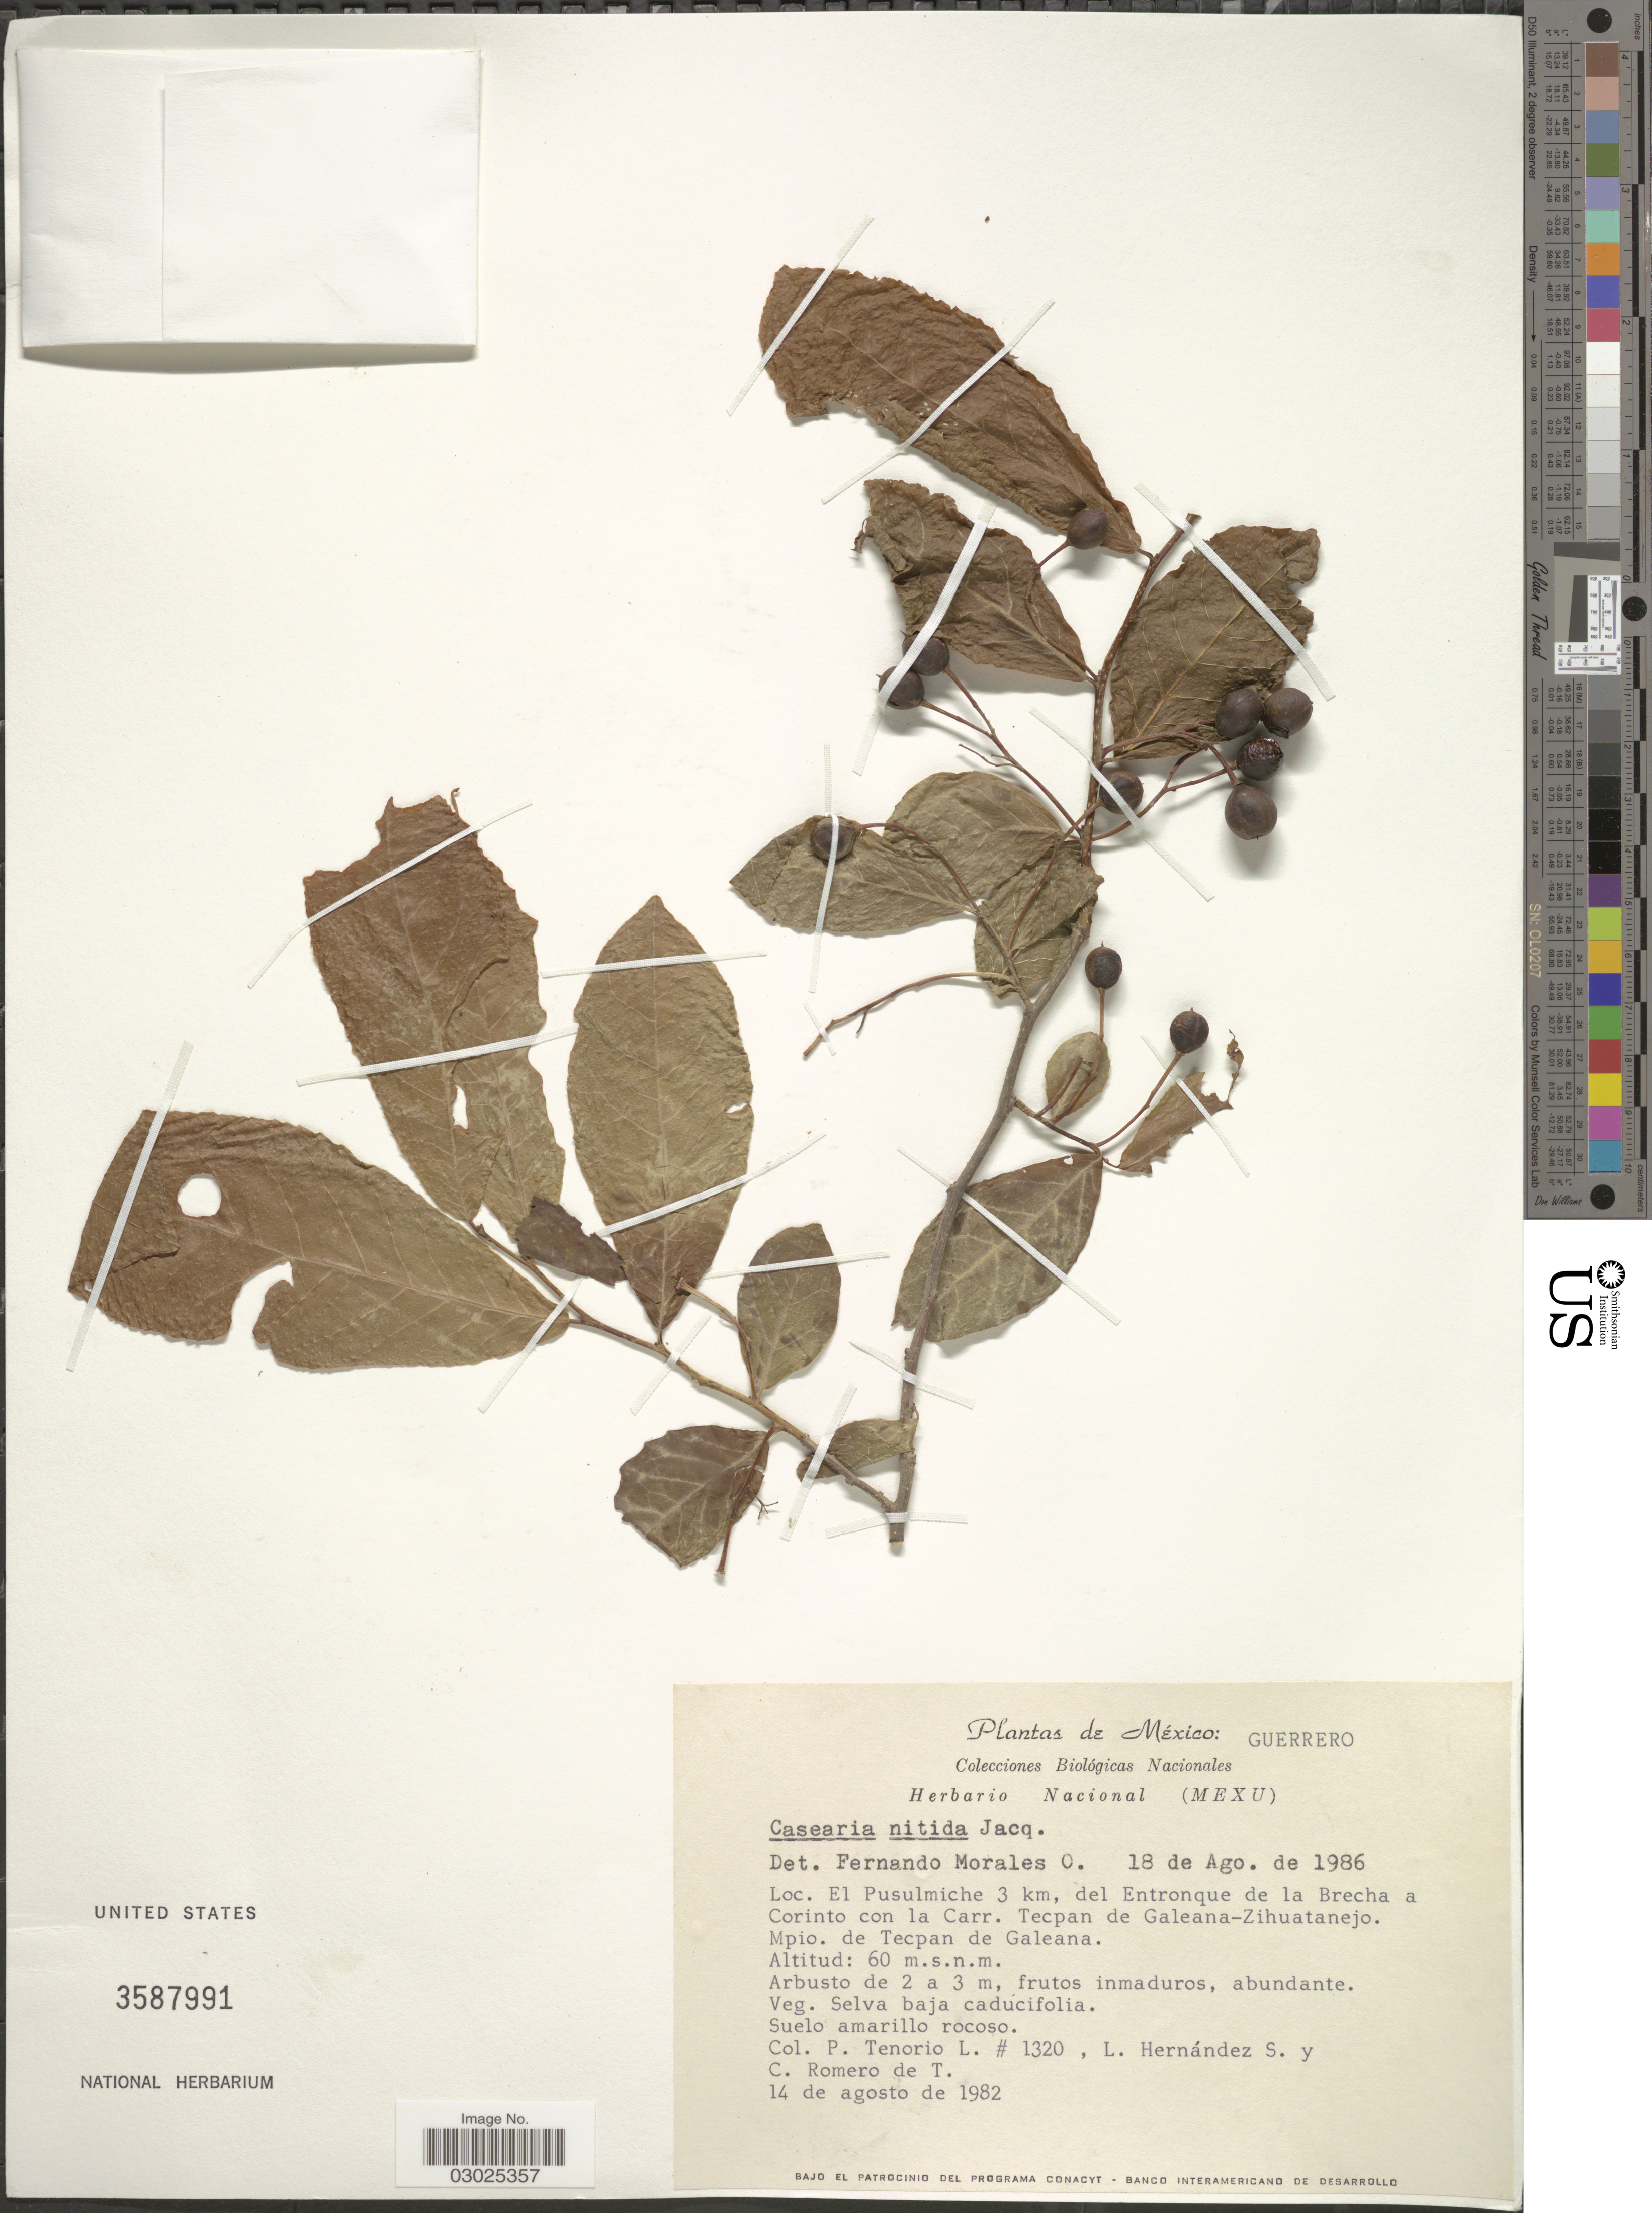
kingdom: Plantae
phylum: Tracheophyta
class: Magnoliopsida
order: Malpighiales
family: Salicaceae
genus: Casearia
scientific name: Casearia corymbosa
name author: Kunth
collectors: P. Tenorio L., L. Hernandez S. & C. Romero de T.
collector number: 1320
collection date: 1982-08-14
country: Mexico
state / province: Guerrero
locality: El Pusulmiche 3 km, del Entronque de la Brecha a Corinto con la Carr. Tecpan de Galeana-Zihuatanejo. Mpio. de Tecpan de Galeana.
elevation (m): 60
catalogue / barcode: US 3587991